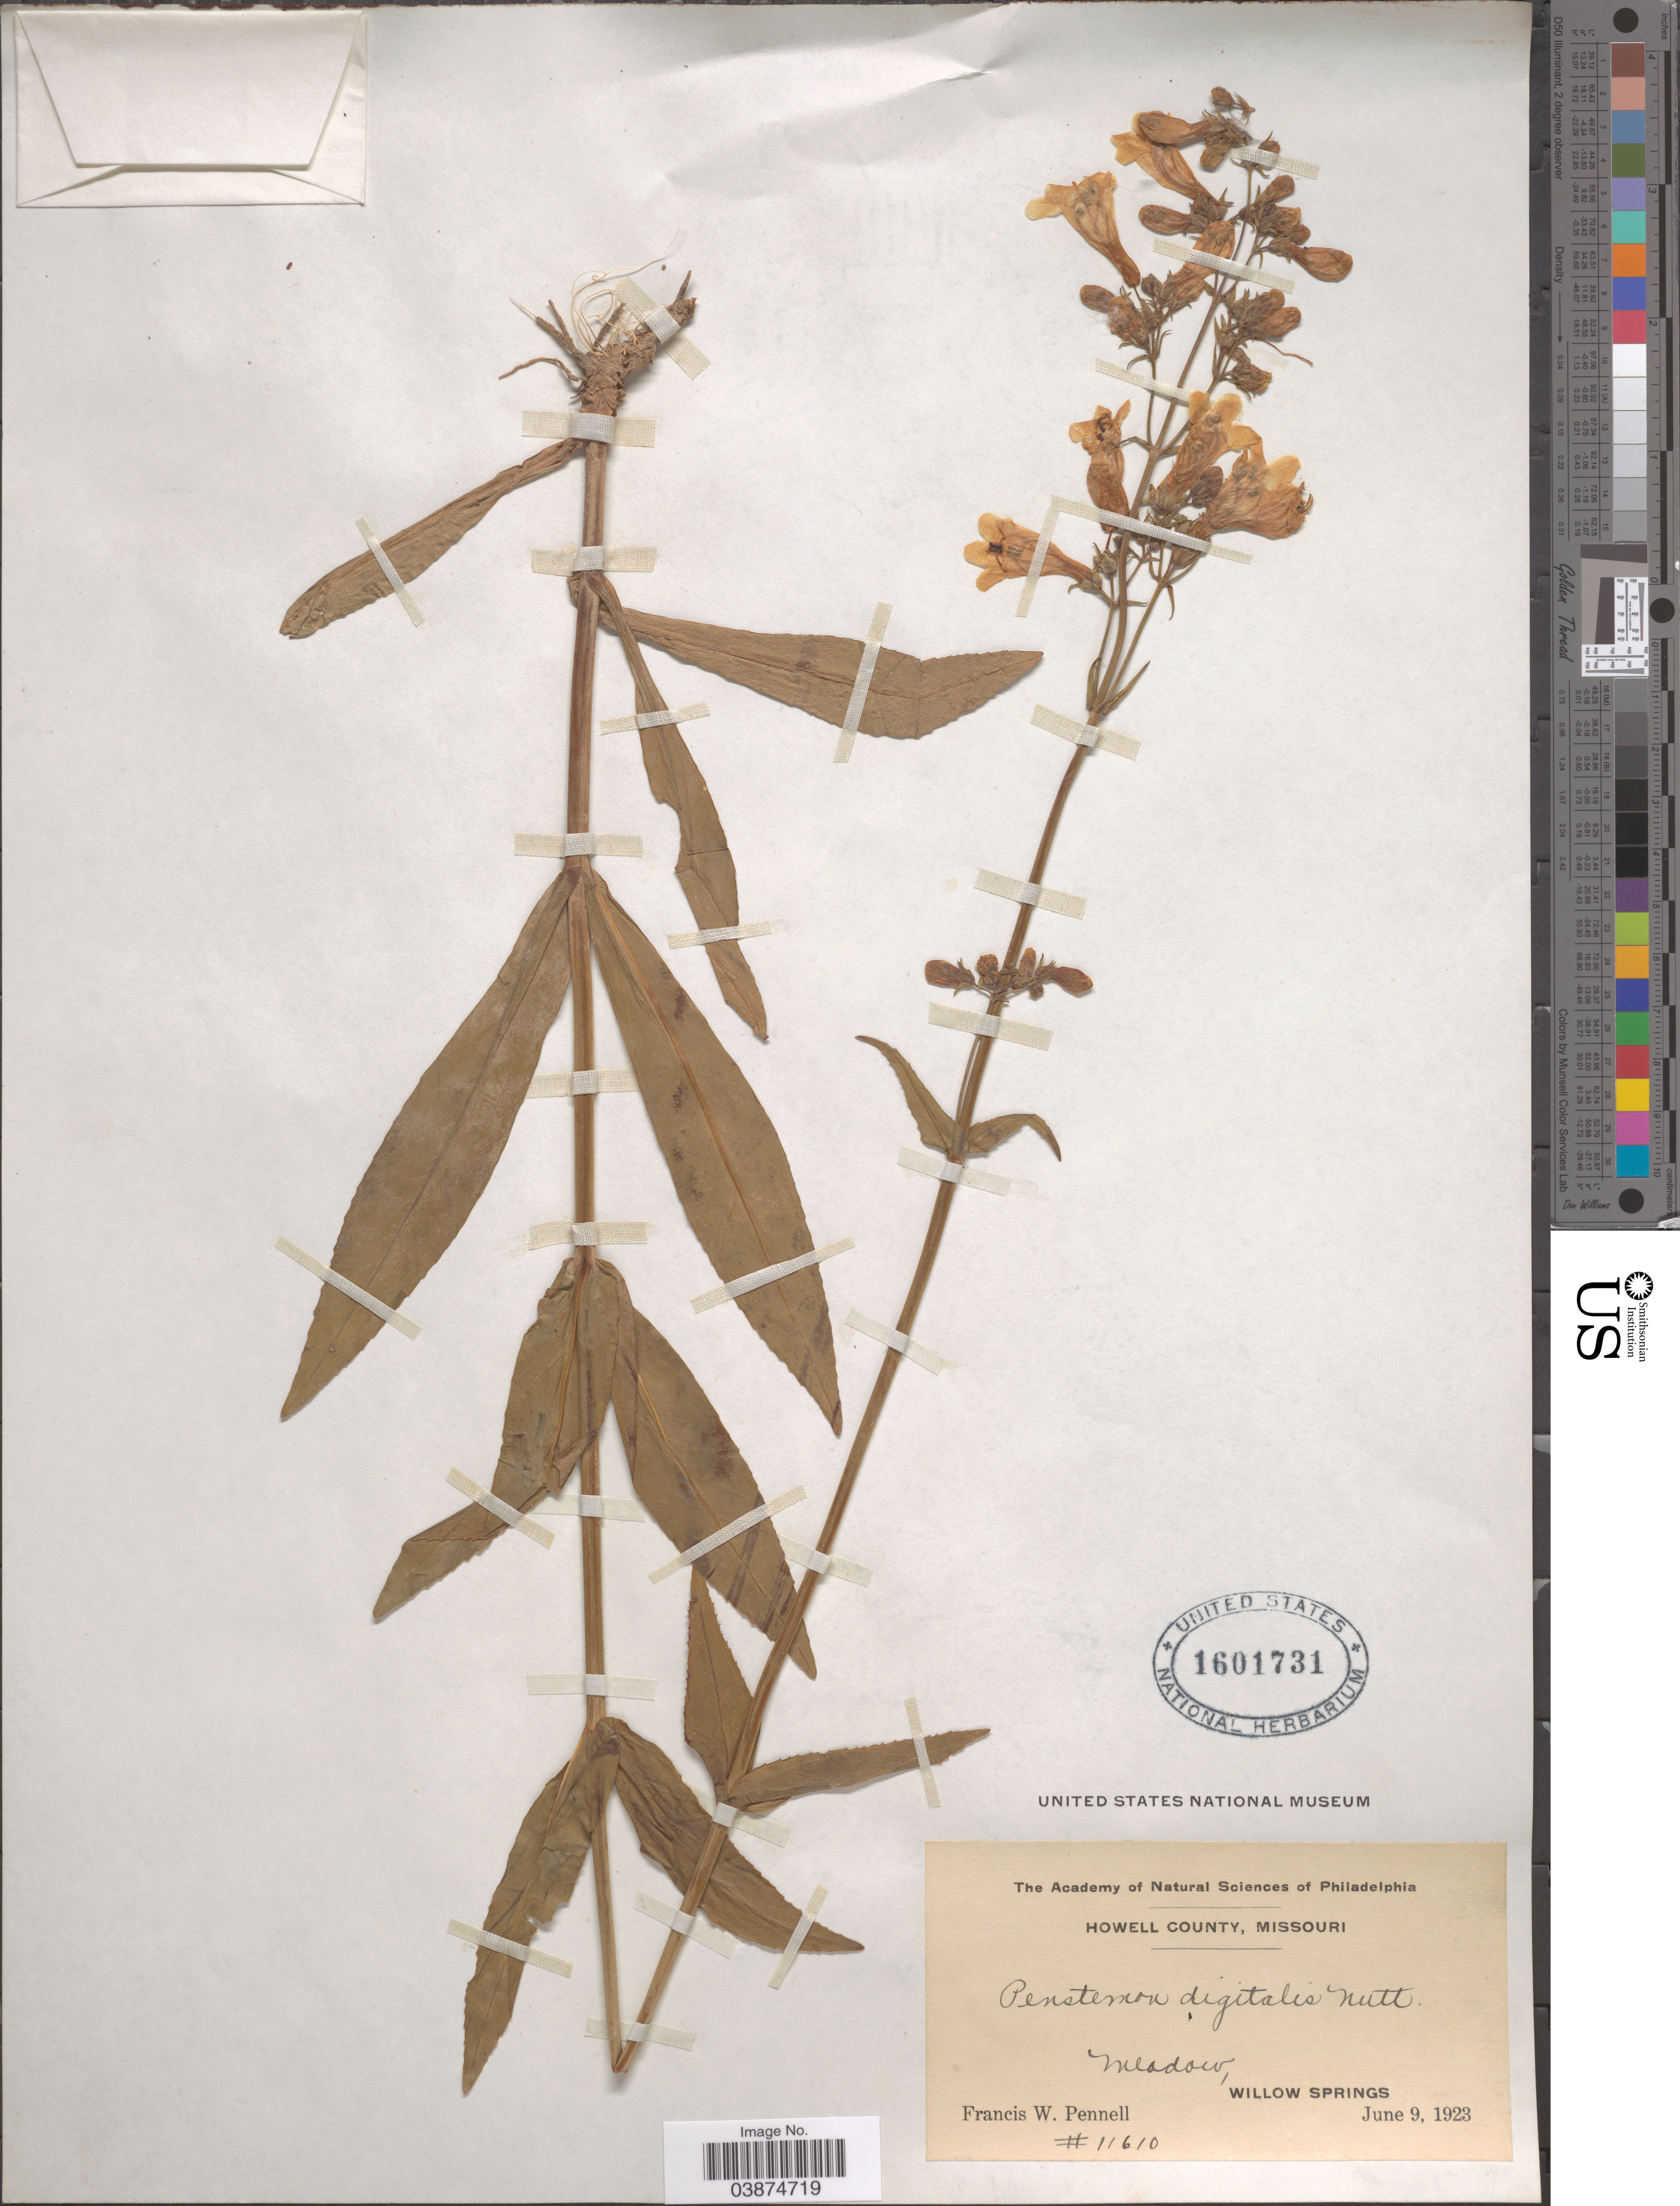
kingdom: Plantae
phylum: Tracheophyta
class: Magnoliopsida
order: Lamiales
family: Plantaginaceae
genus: Penstemon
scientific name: Penstemon digitalis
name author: Nutt. ex Sims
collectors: F. W. Pennell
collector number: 11610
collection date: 1923-06-09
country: United States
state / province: Missouri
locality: Howell County. Meadow, Willow Springs.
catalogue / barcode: US 1601731